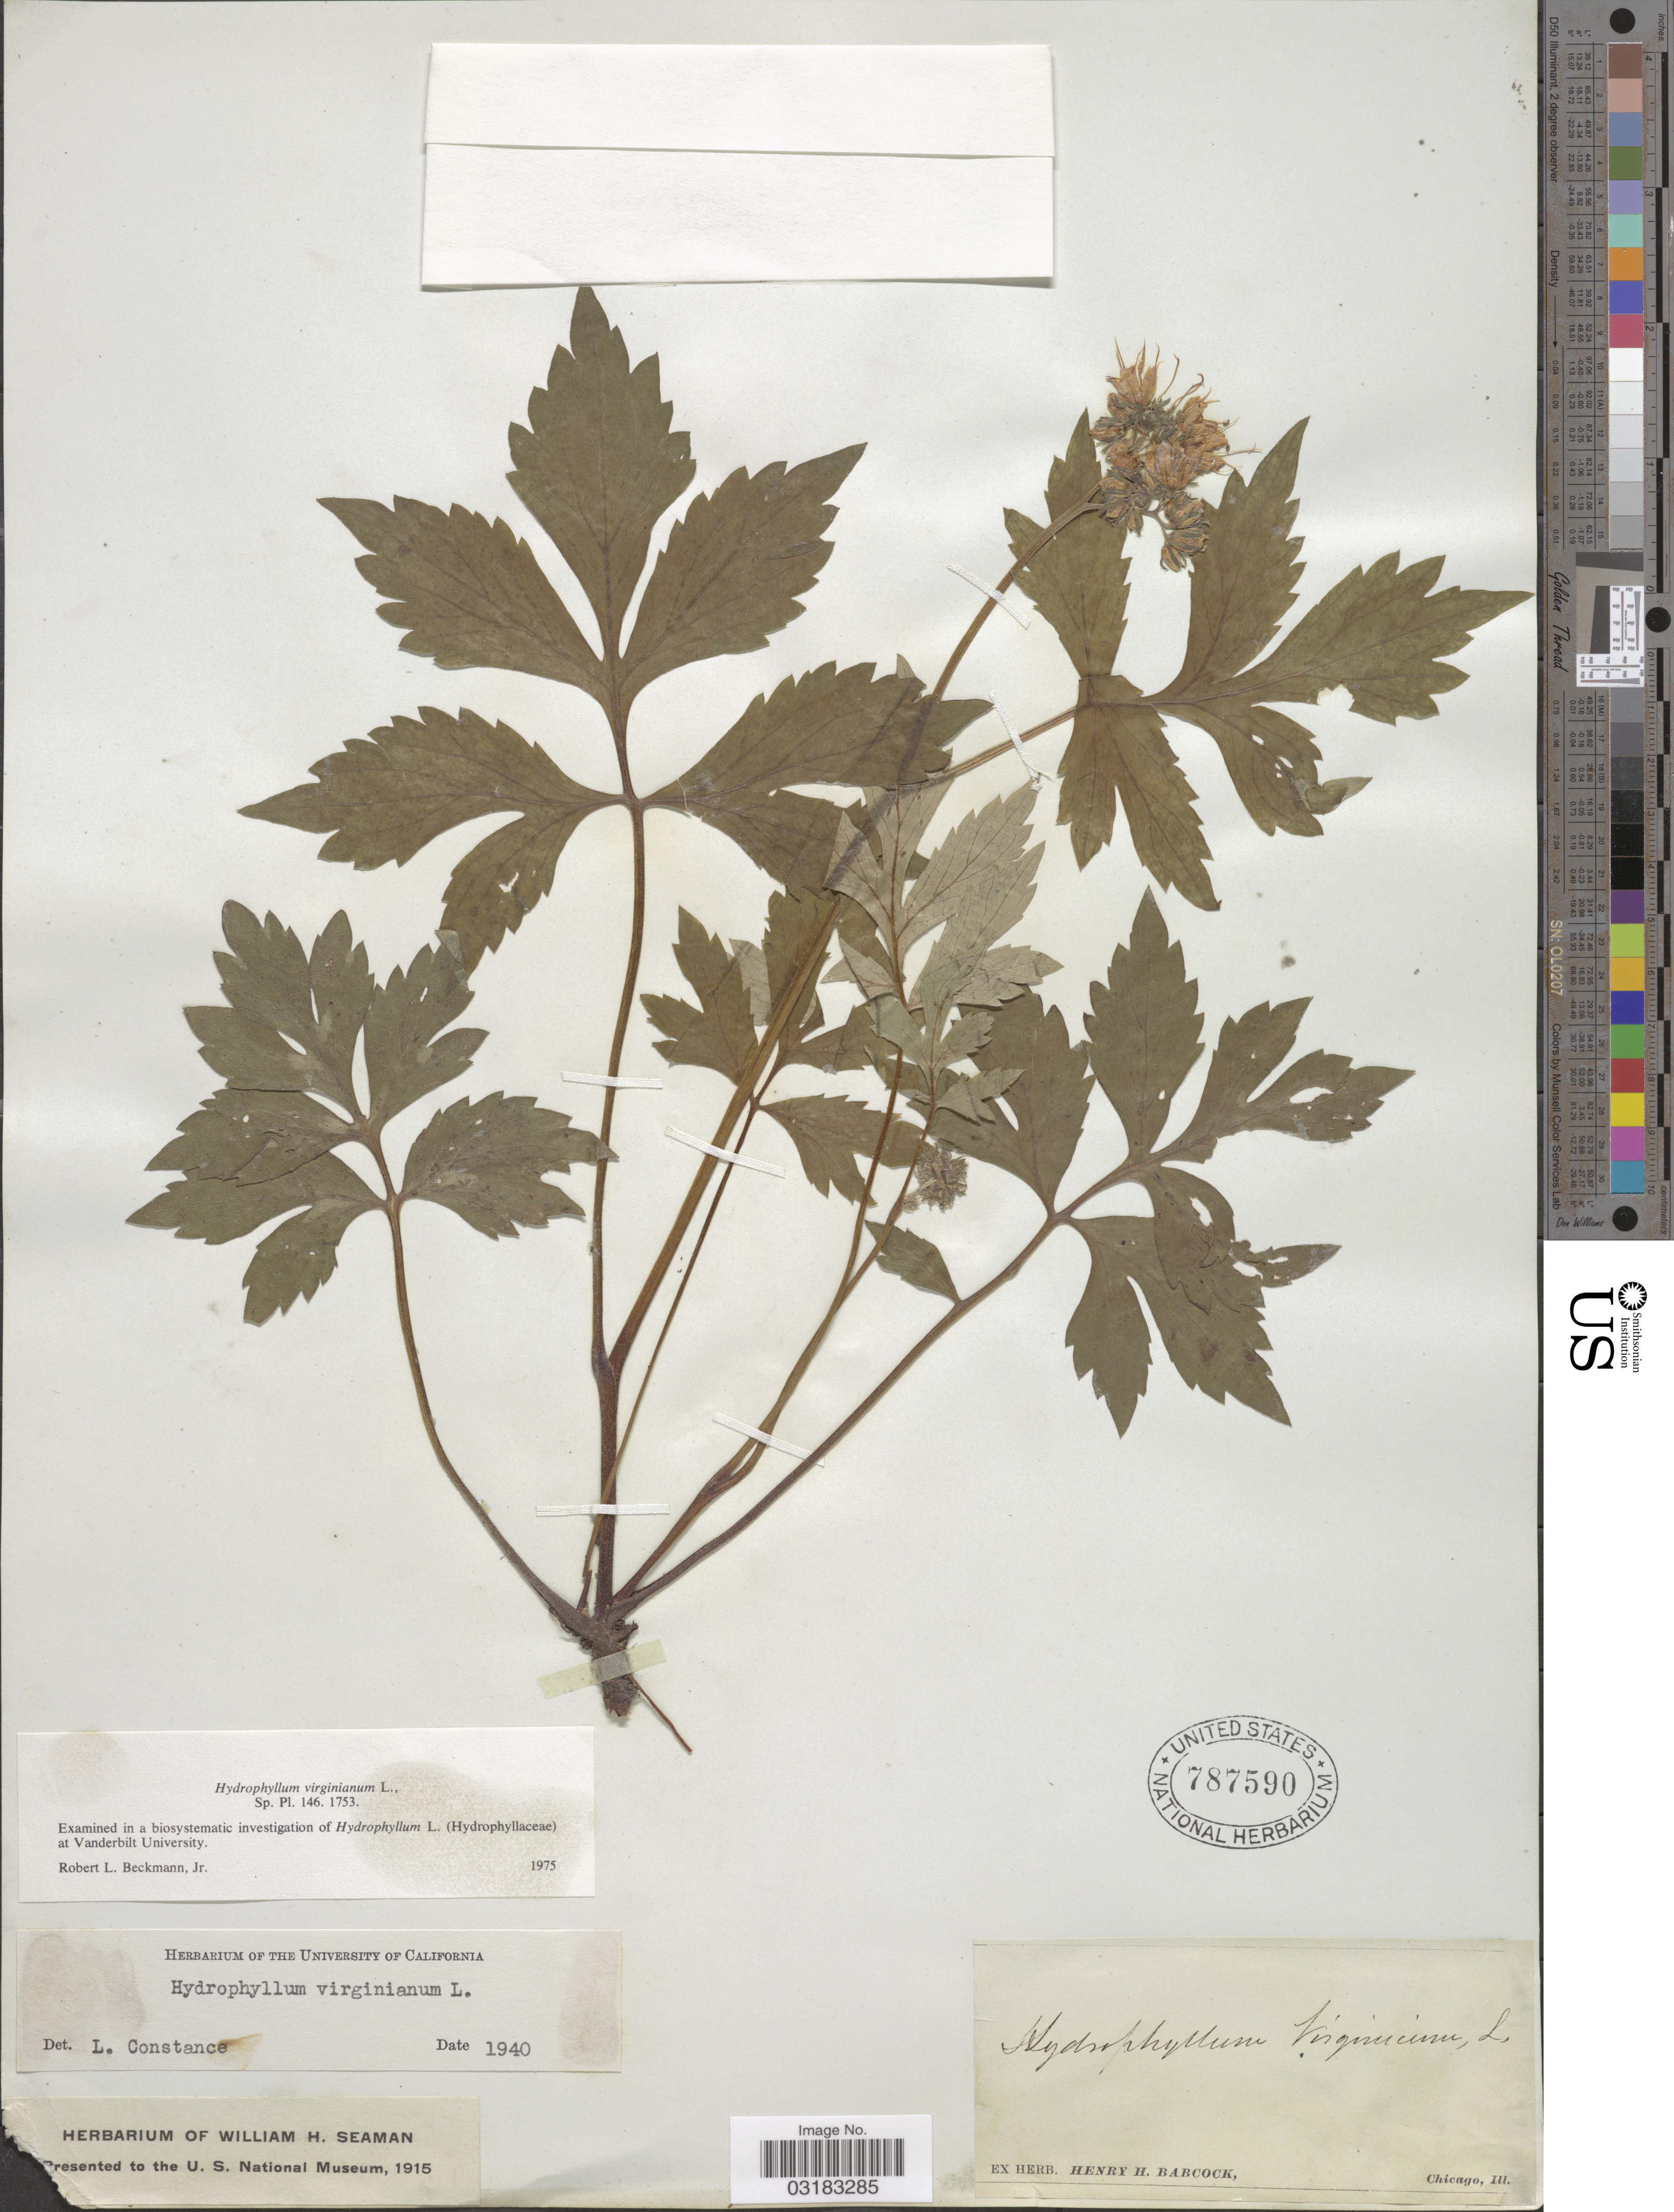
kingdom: Plantae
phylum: Tracheophyta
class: Magnoliopsida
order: Boraginales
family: Hydrophyllaceae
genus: Hydrophyllum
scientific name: Hydrophyllum virginianum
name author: L.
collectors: ex herb. Henry Homes Babcock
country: United States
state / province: Illinois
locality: Chicago.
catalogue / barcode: US 787590